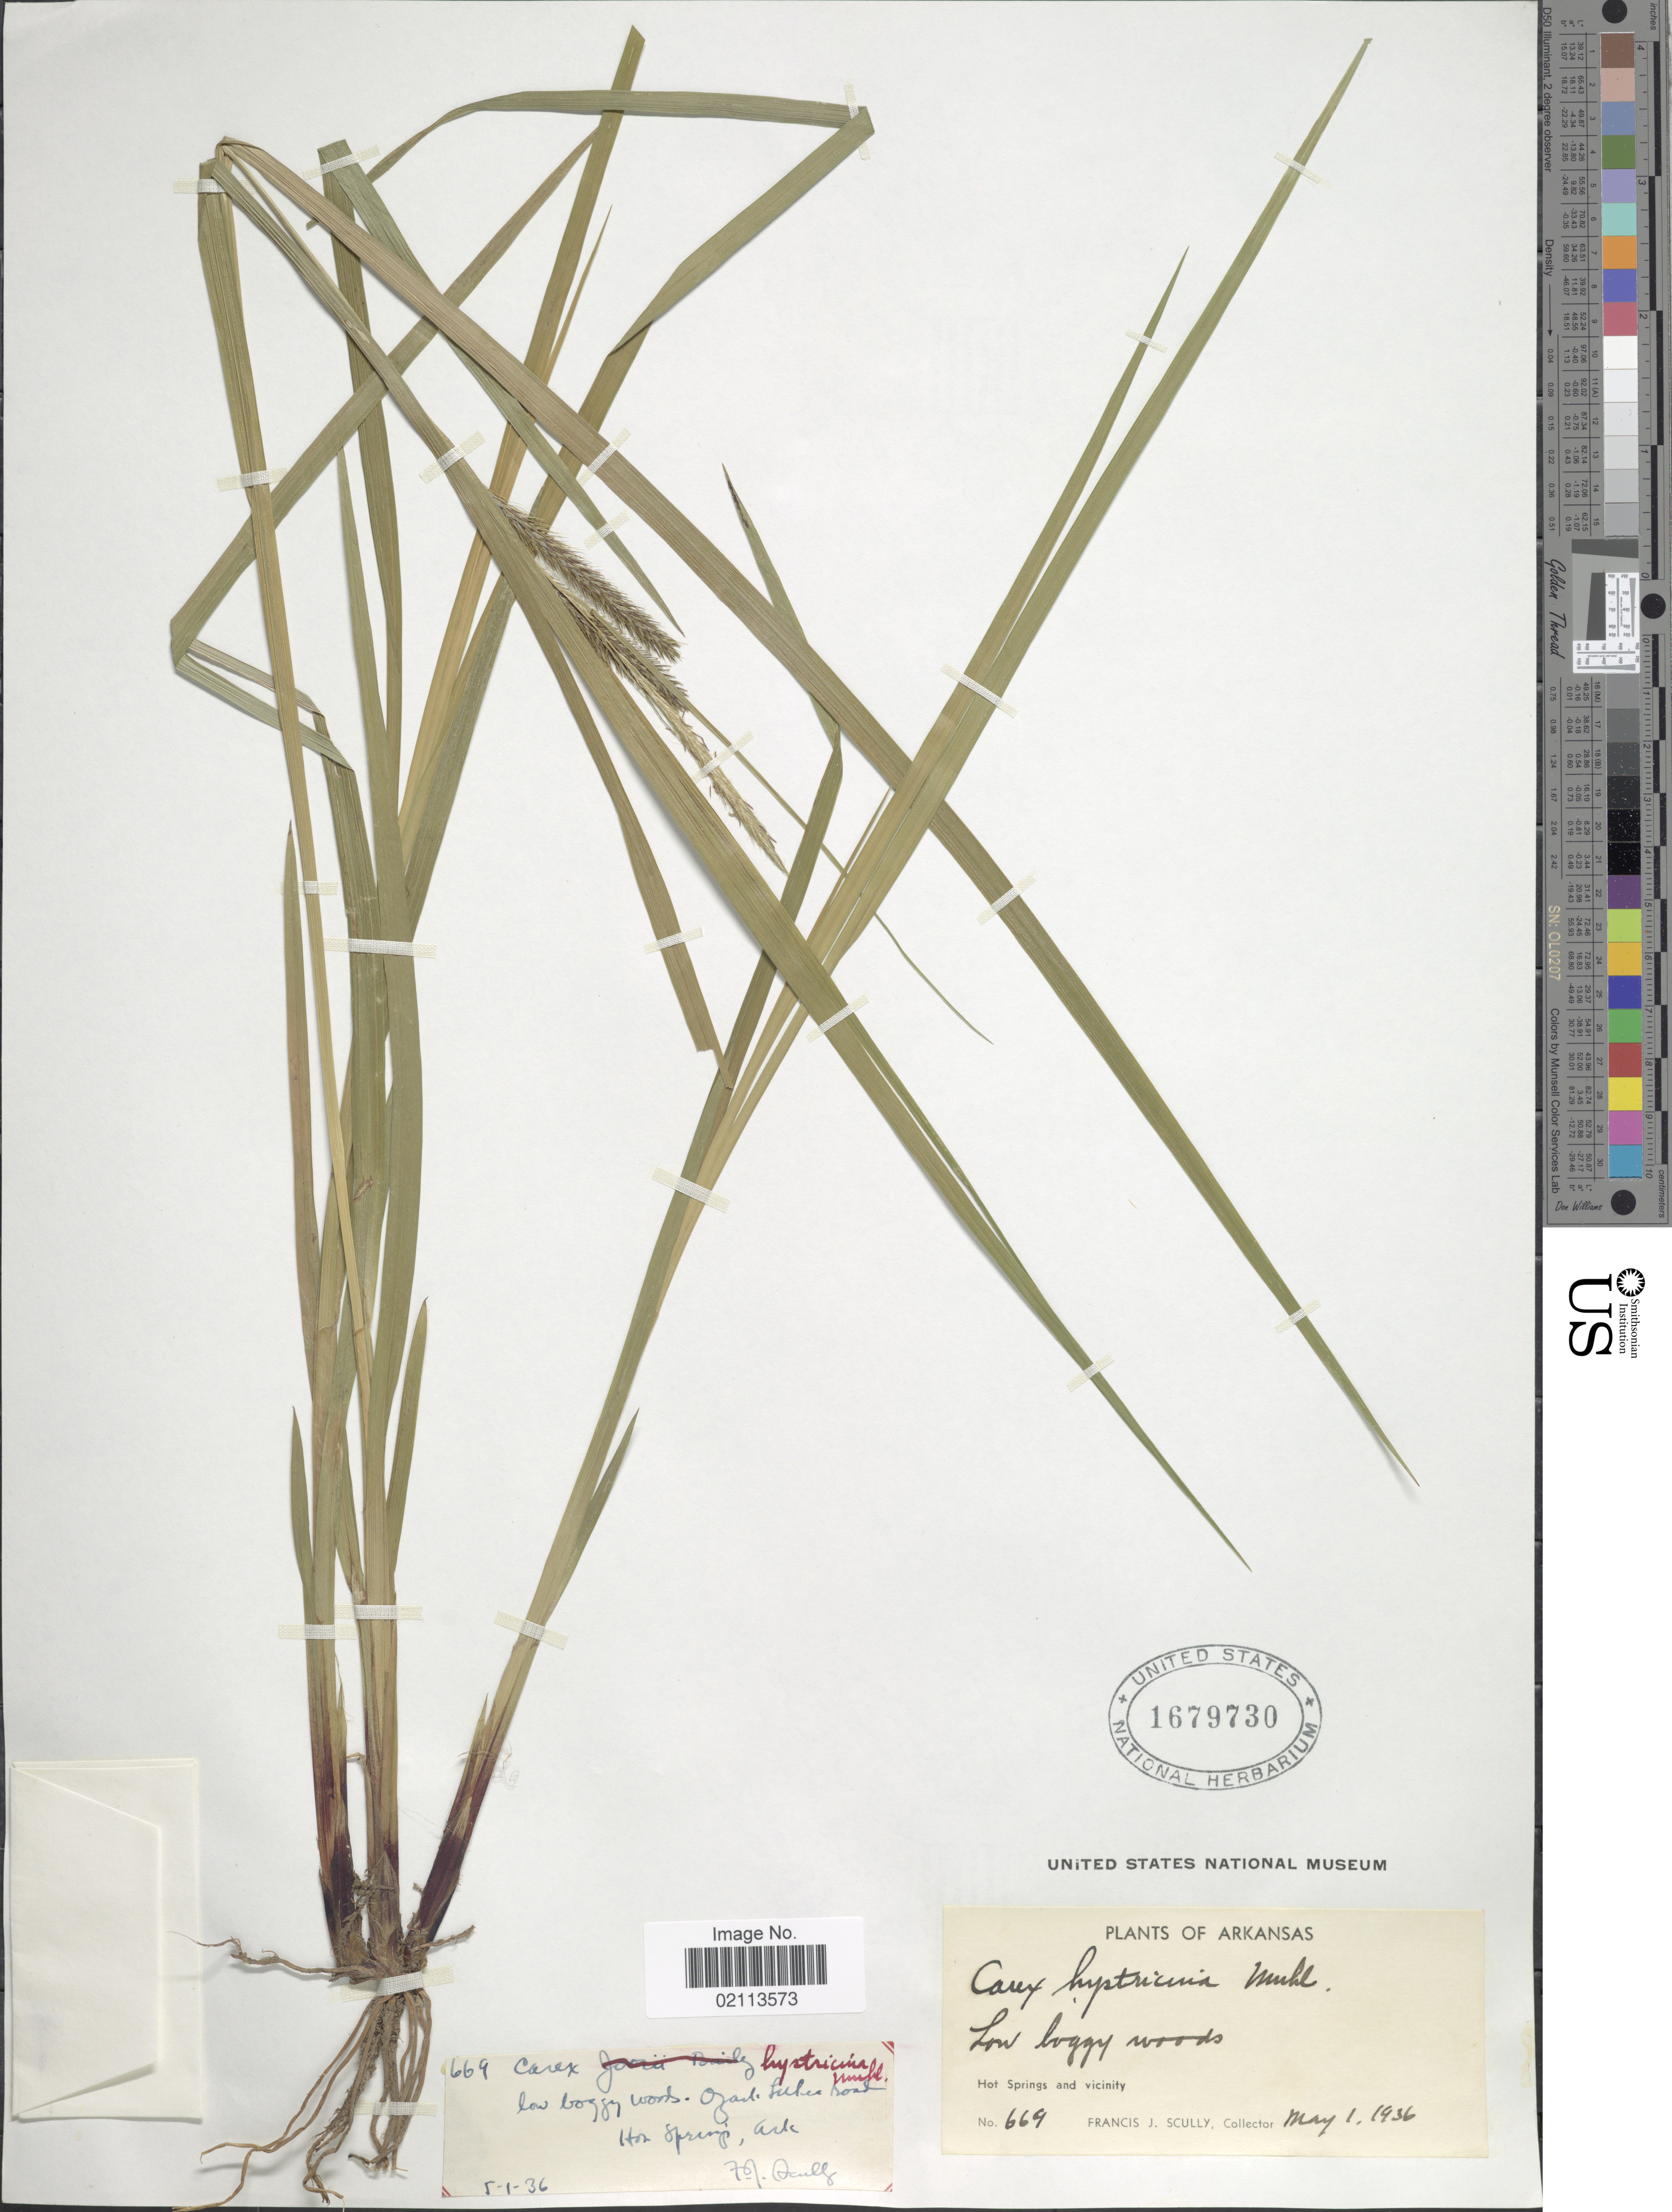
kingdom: Plantae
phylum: Tracheophyta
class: Liliopsida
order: Poales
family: Cyperaceae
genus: Carex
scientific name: Carex hystericina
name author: Muhl. ex Willd.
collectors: F. J. Scully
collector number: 669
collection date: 1936-05-01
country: United States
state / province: Arkansas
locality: Low boggy woods, Hot Springs and vicinity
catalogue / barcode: US 1679730